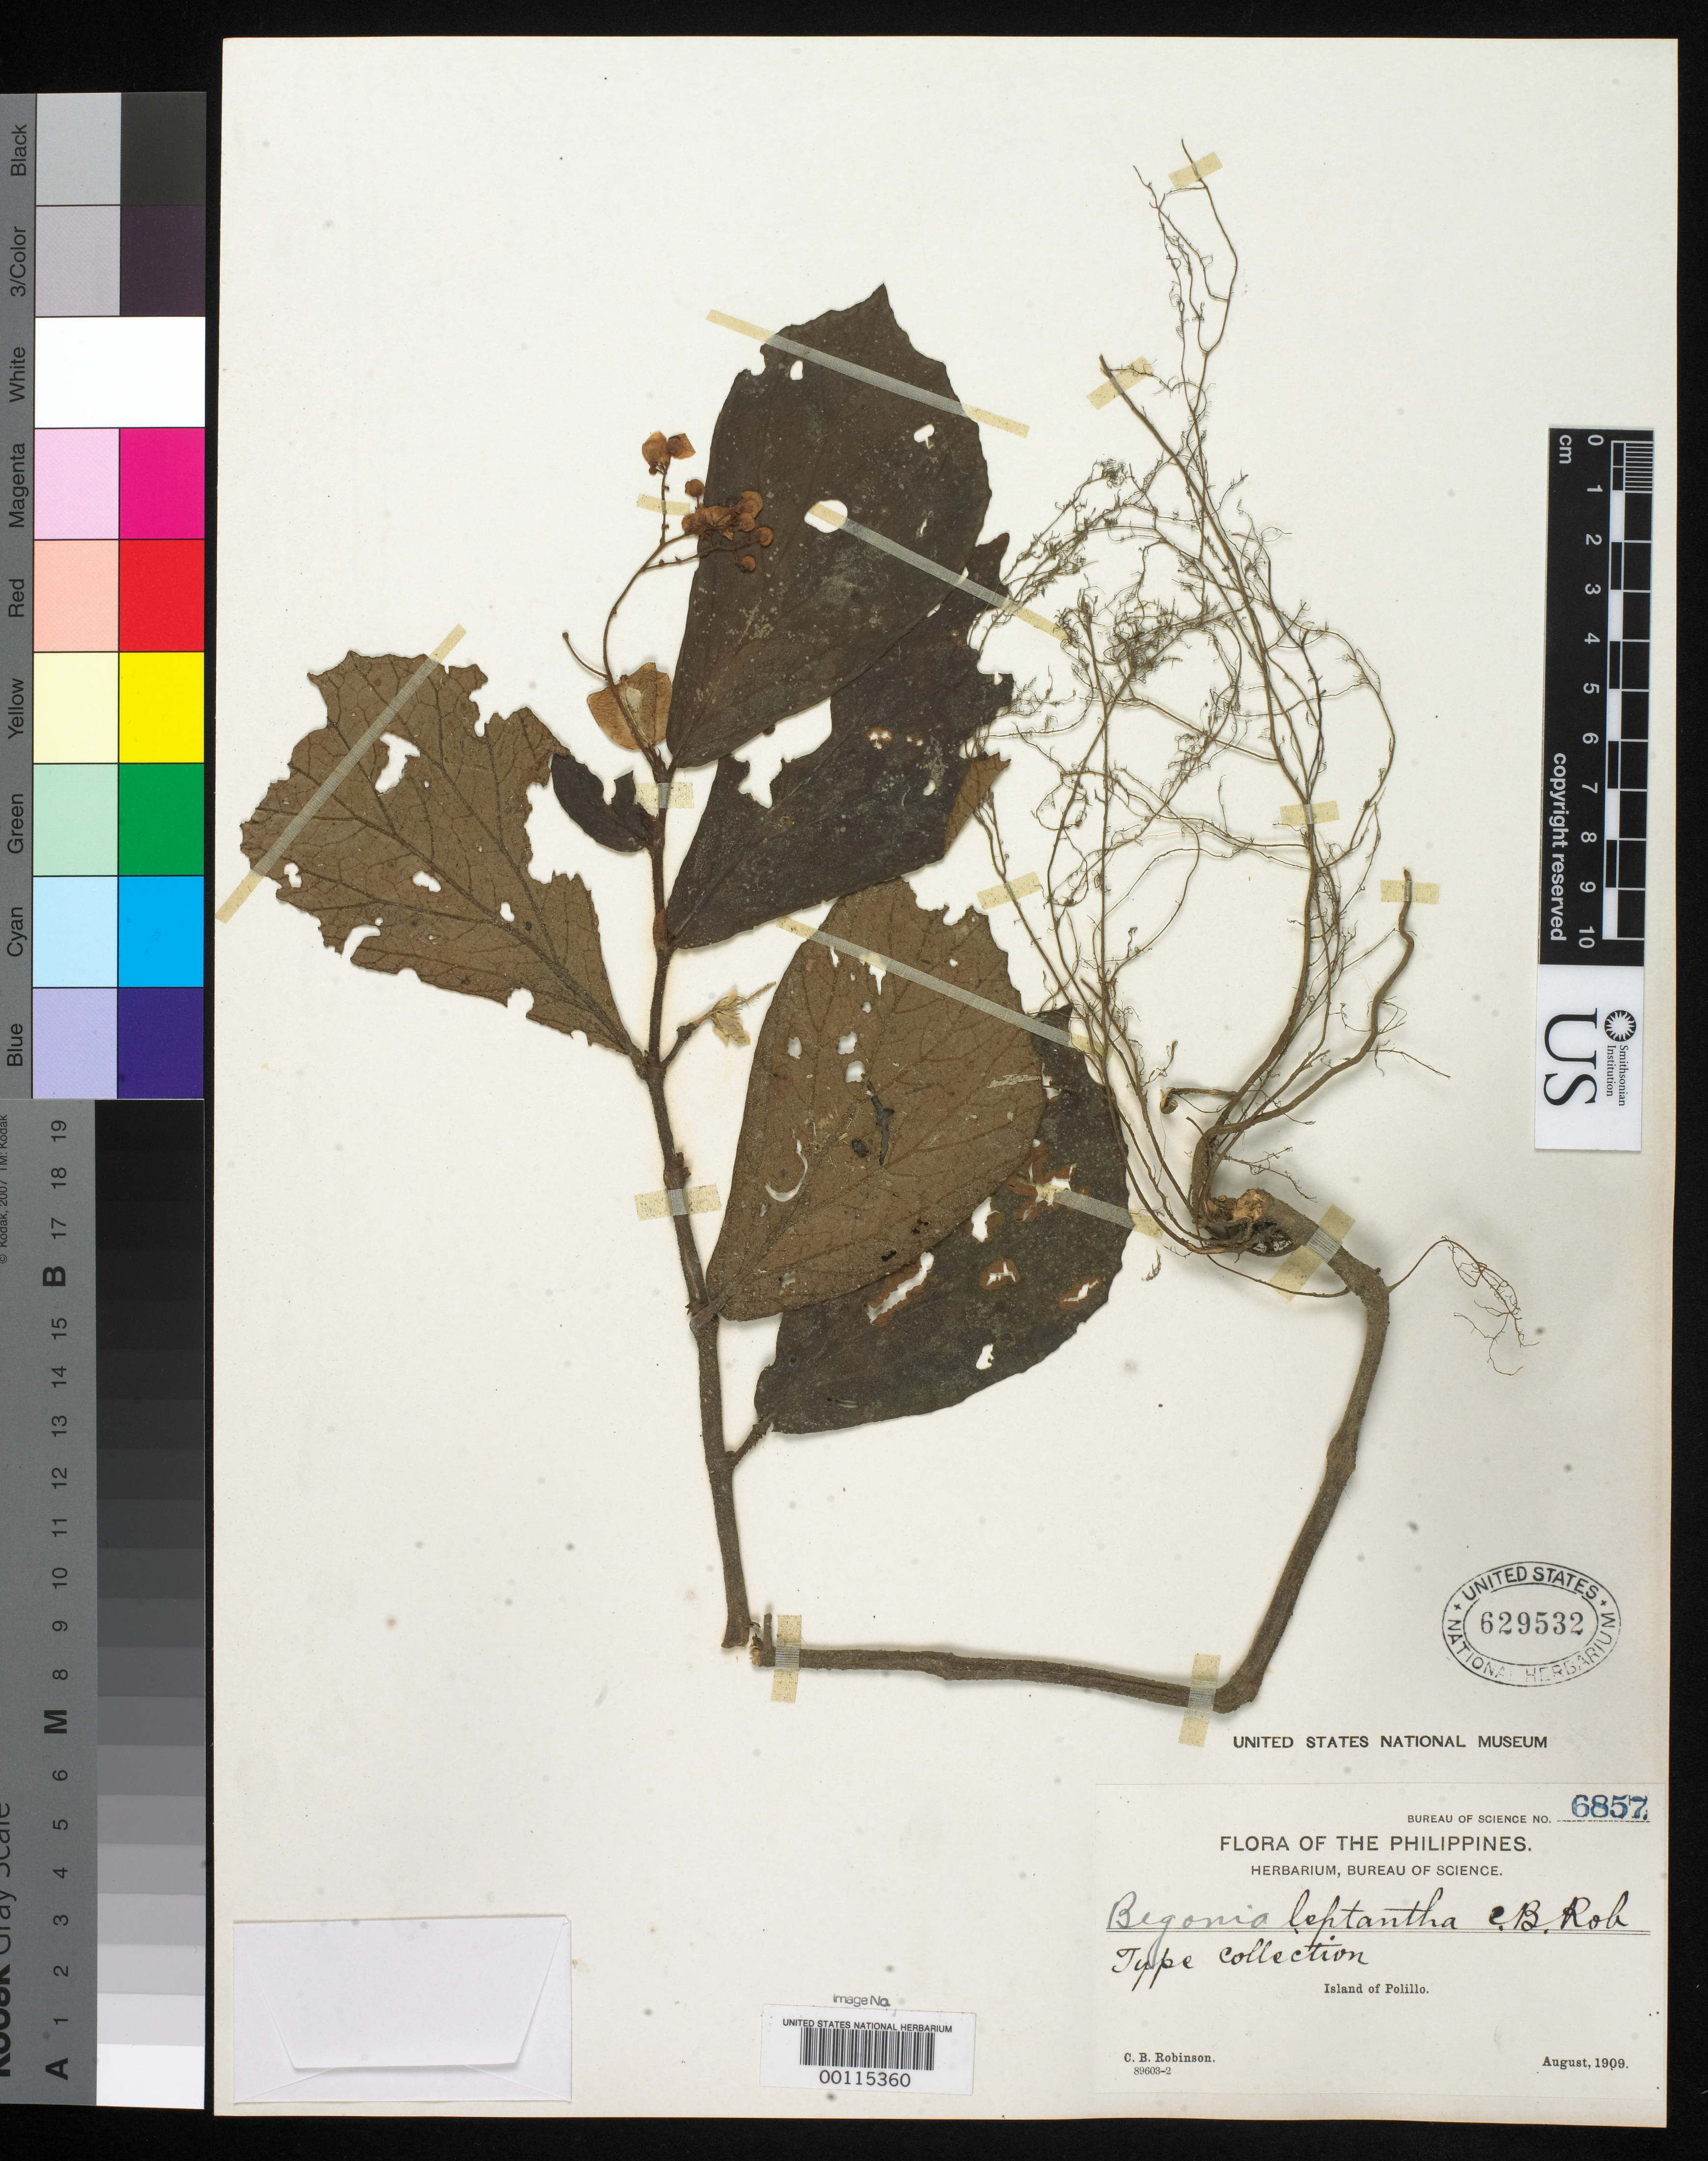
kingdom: Plantae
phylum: Tracheophyta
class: Magnoliopsida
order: Cucurbitales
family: Begoniaceae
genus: Begonia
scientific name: Begonia leptantha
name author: C.B. Rob.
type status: Isotype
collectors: C. Robinson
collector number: Bur. Sci. 6857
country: Philippines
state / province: Calabarzon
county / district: Quezon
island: Polillo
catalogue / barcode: US 629532